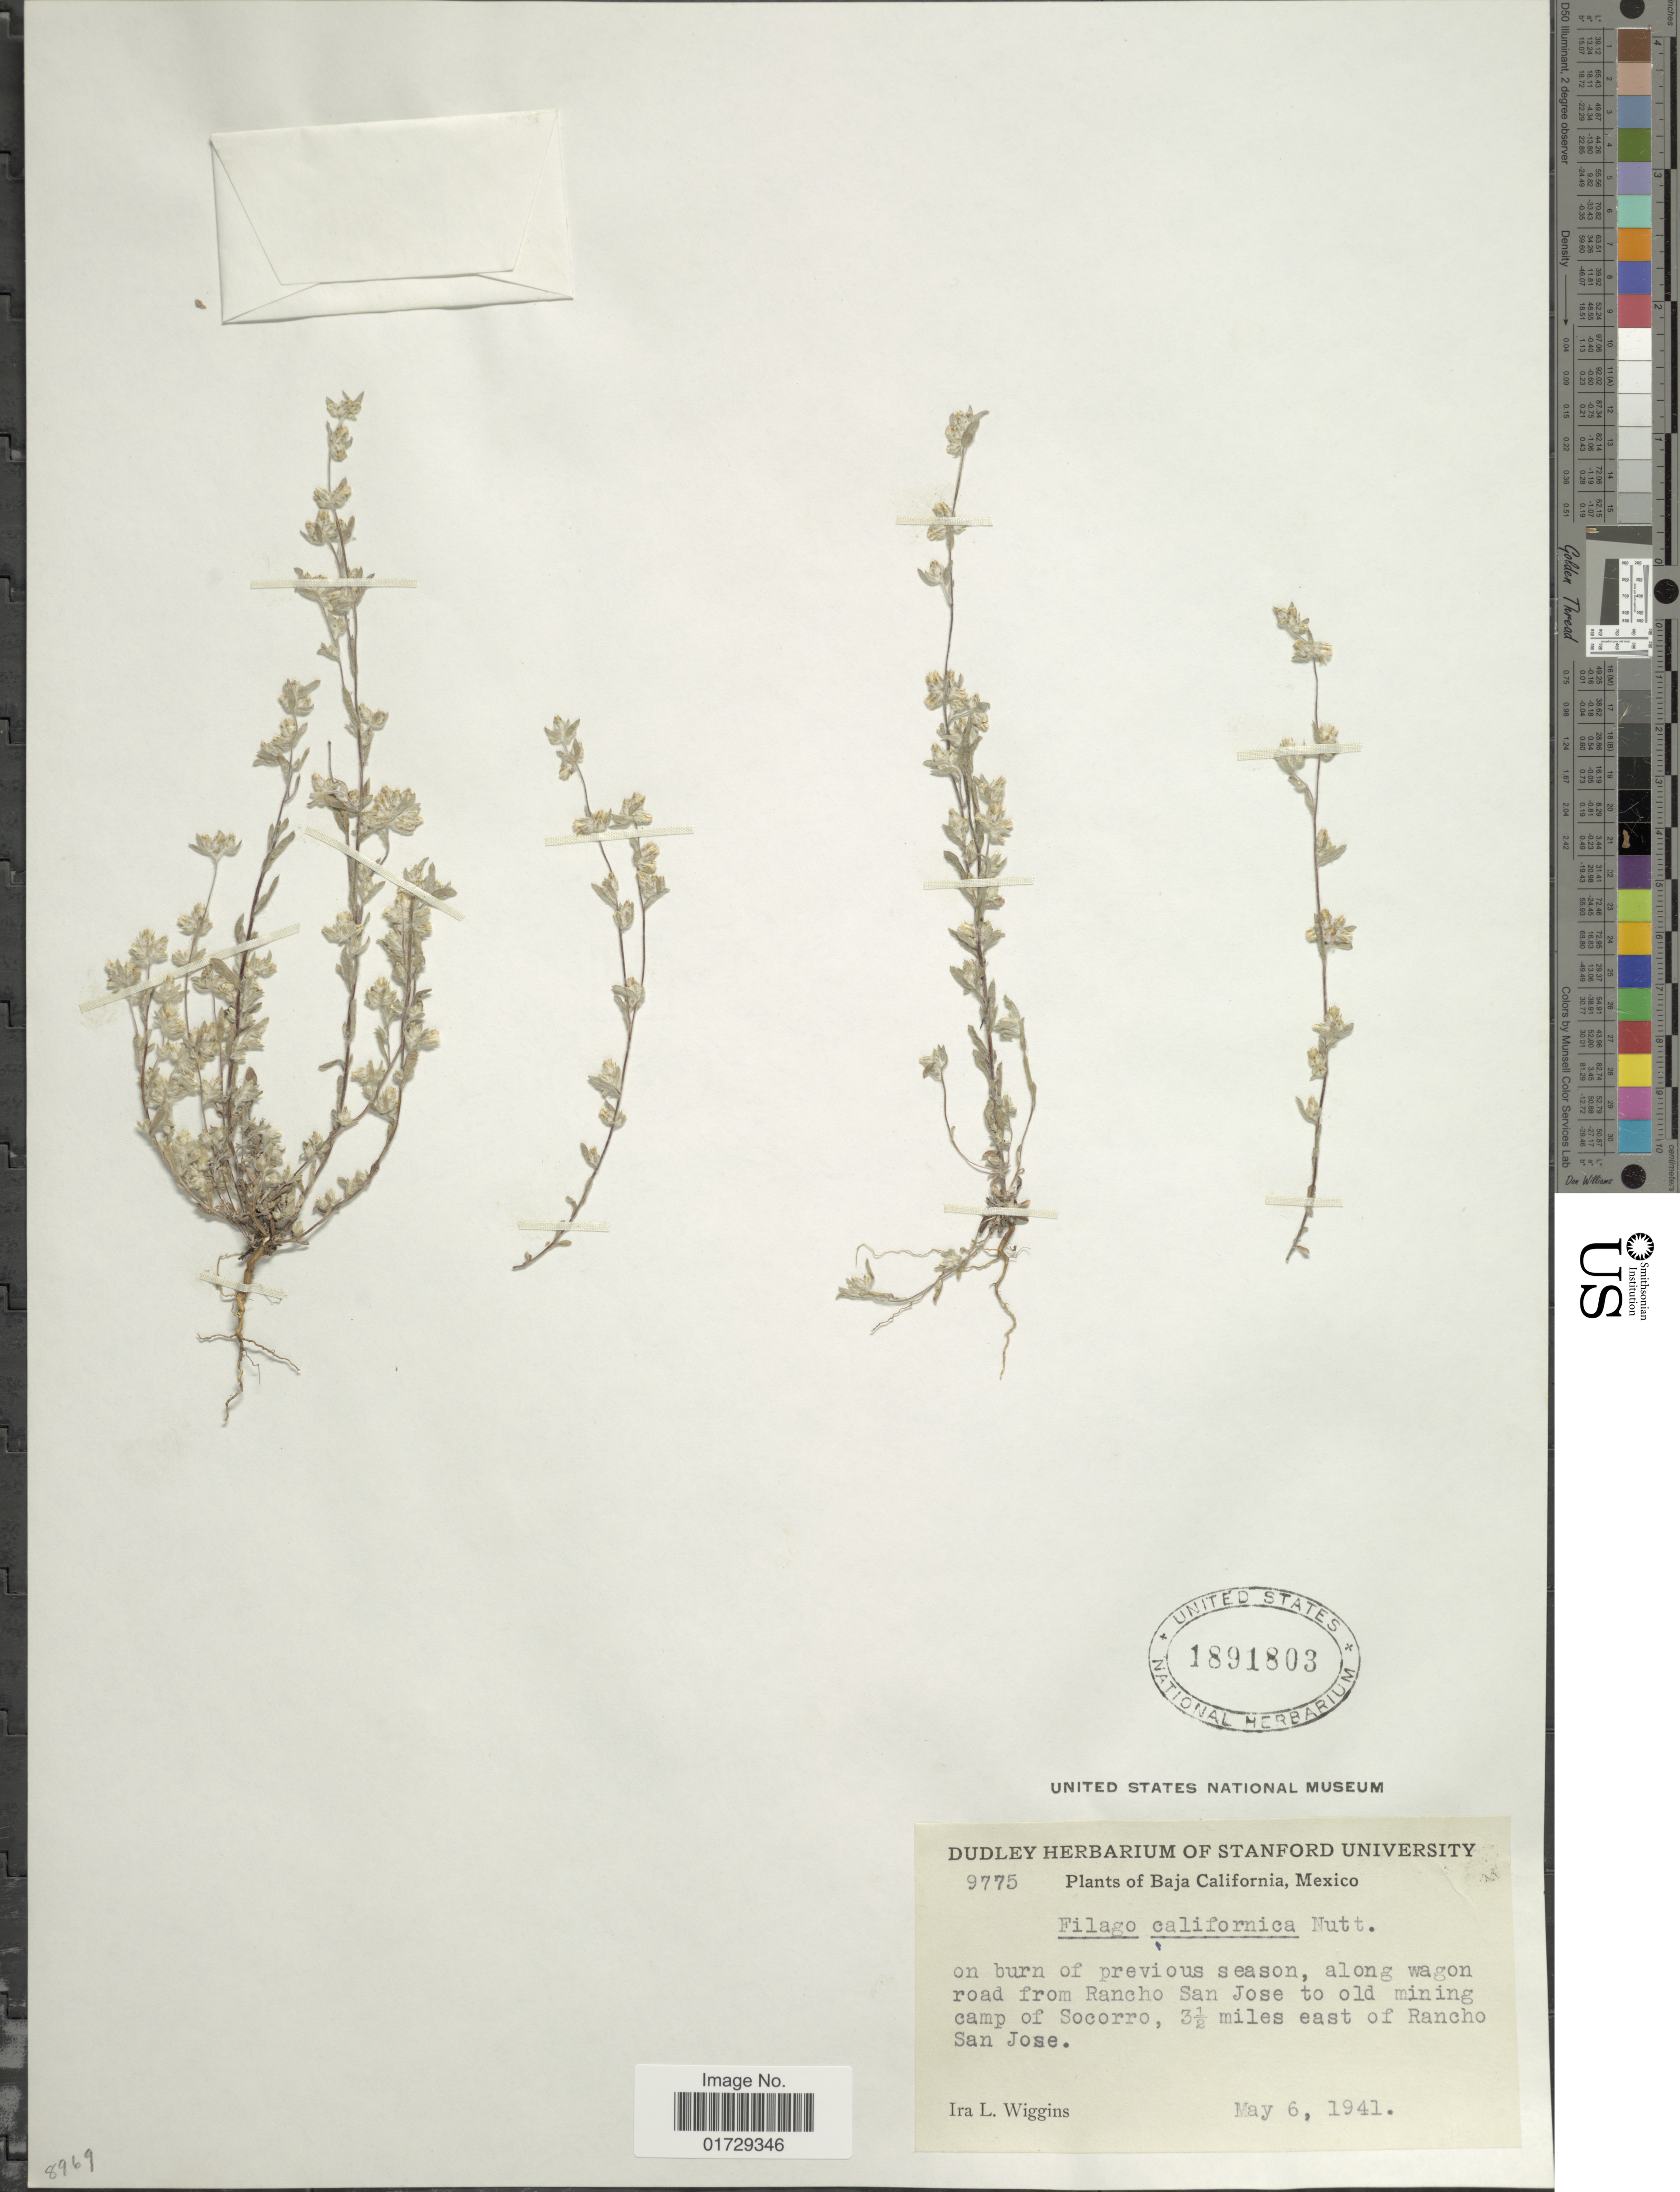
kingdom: Plantae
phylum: Tracheophyta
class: Magnoliopsida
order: Asterales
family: Asteraceae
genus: Filago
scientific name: Filago californica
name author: Nutt.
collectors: I. L. Wiggins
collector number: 9775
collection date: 1941-05-06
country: Mexico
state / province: Baja California Sur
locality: Along wagon road from Rancho San Jose to old mining camp of Socorro, 3 ½ miles east of Rancho San Jose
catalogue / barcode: US 1891803